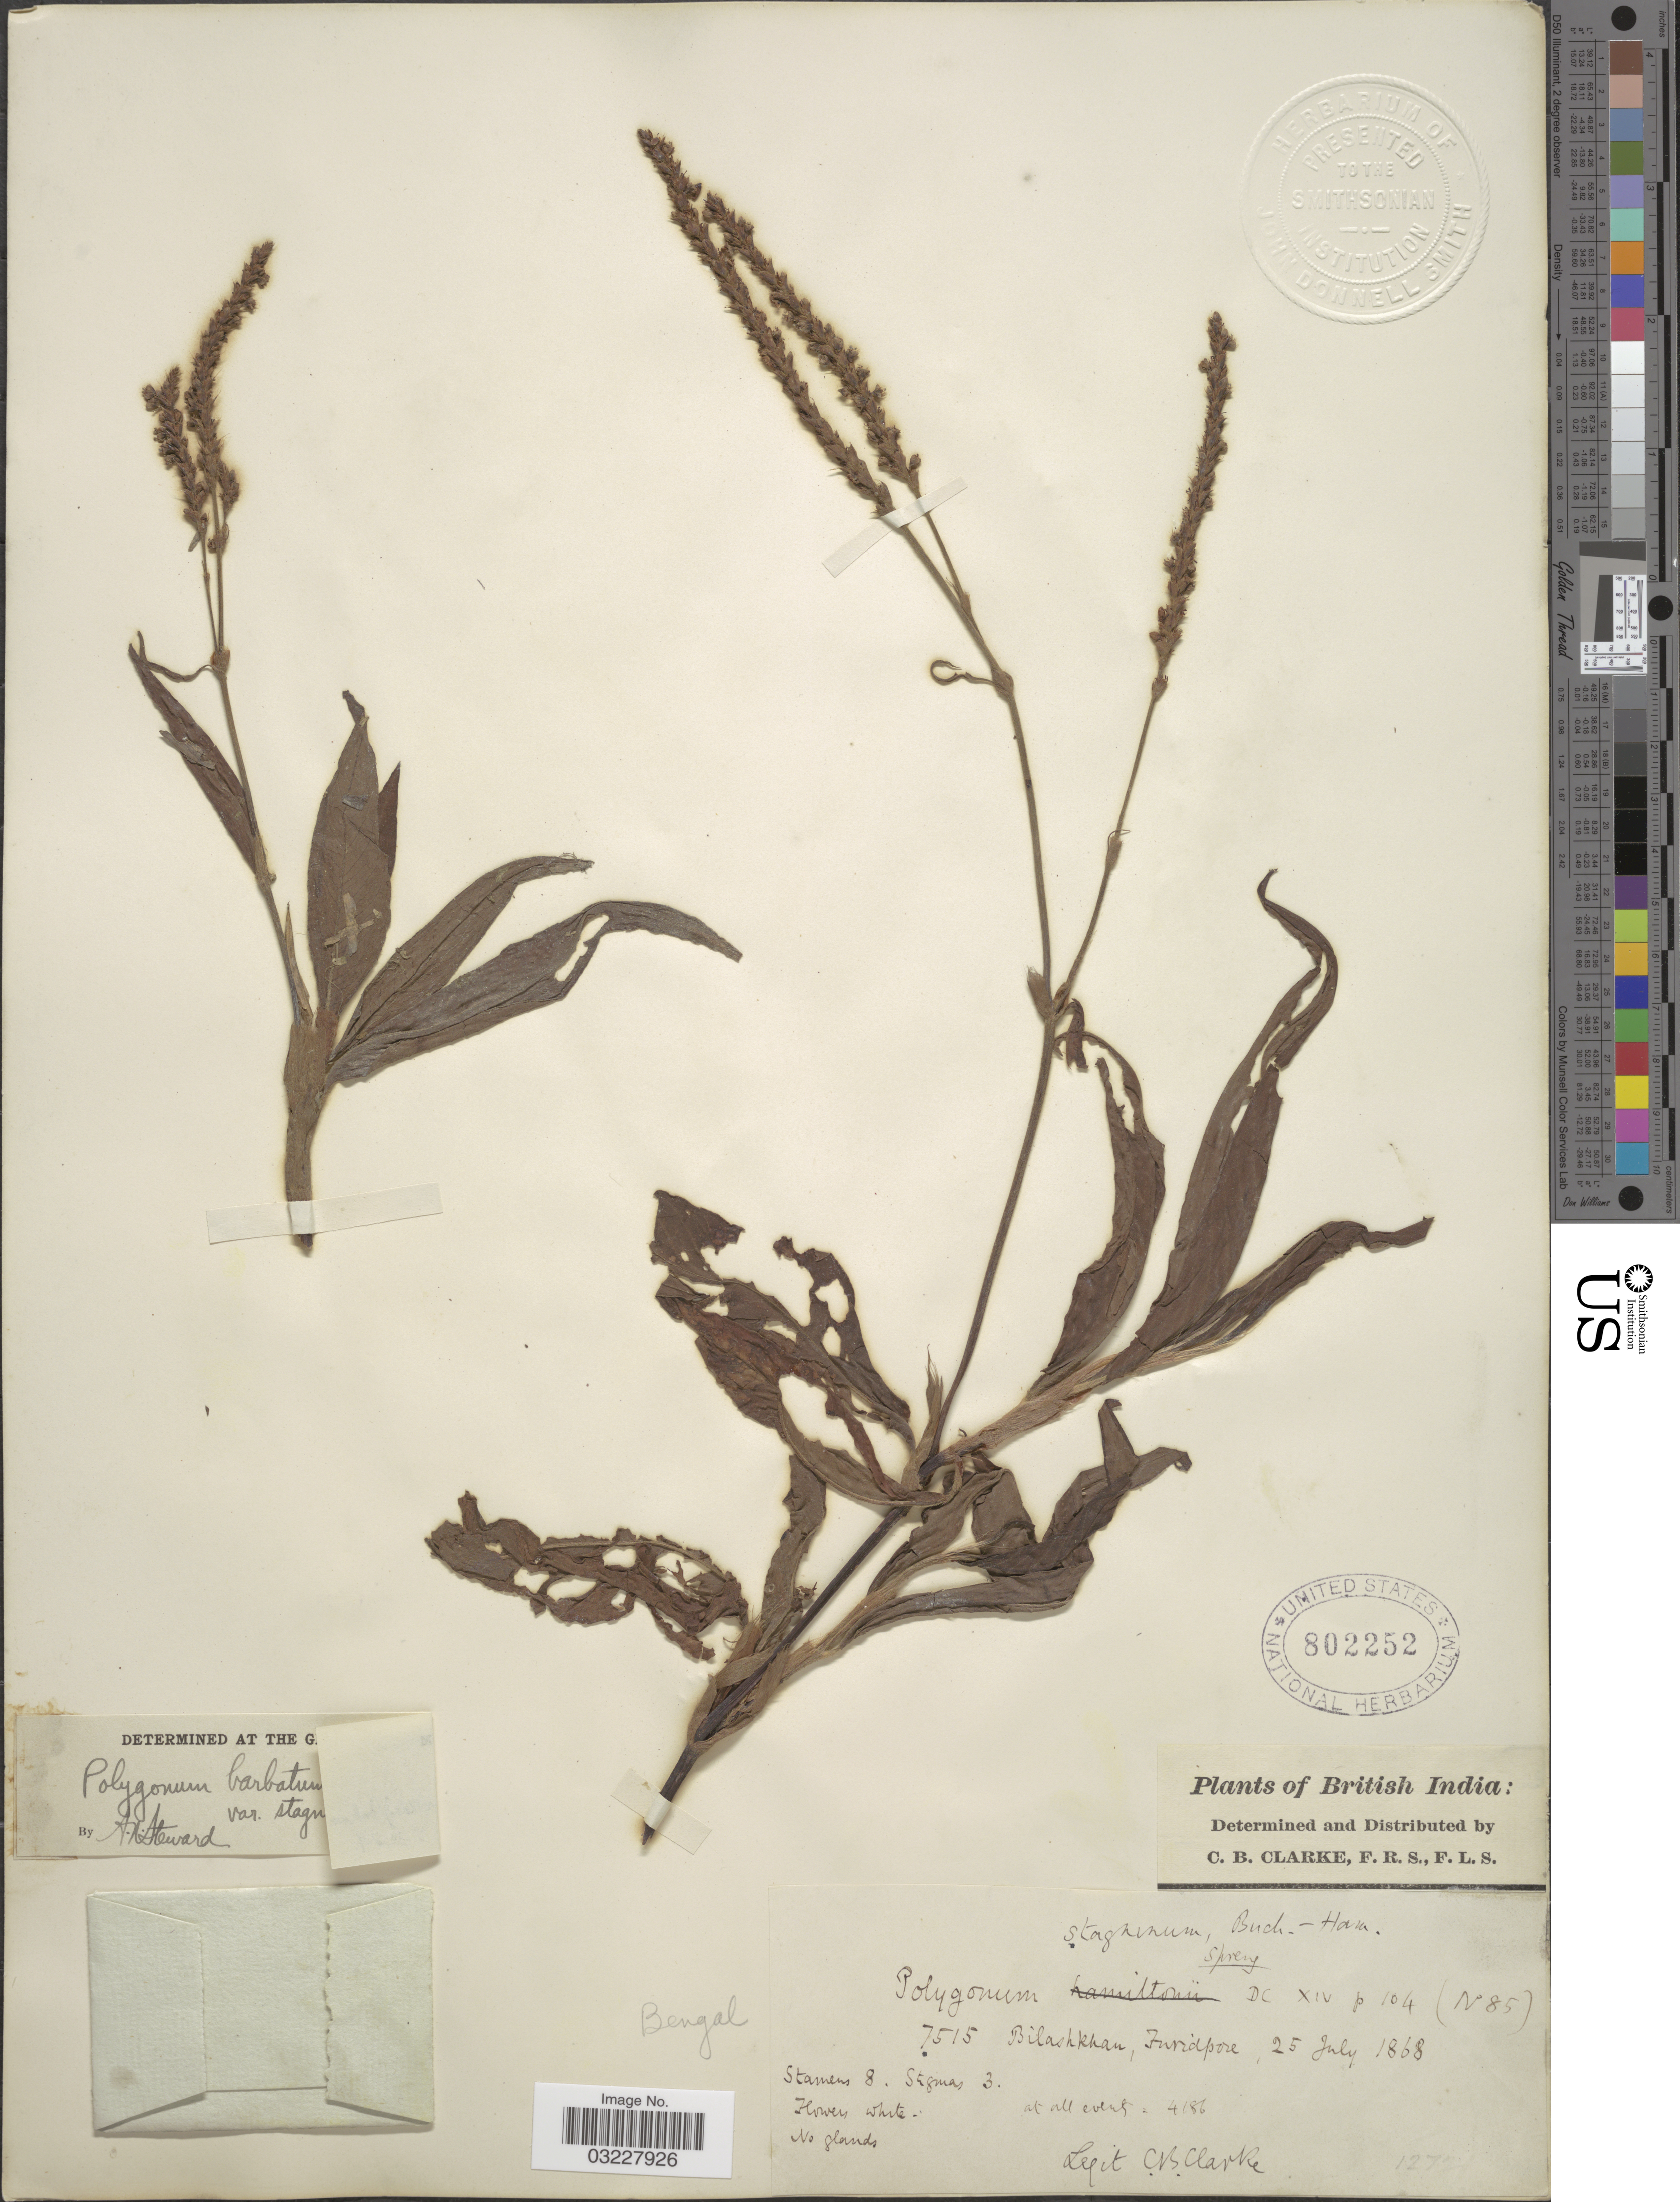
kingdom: Plantae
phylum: Tracheophyta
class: Magnoliopsida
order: Caryophyllales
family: Polygonaceae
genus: Polygonum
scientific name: Polygonum barbatum var. stagninum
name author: (Buch.-Ham. ex Meisn.) Steward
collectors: C. B. Clarke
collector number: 7515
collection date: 1868-07-25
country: India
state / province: West Bengal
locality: Bengal. British India. Bilashkhan, Furidpore.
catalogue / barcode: US 802252